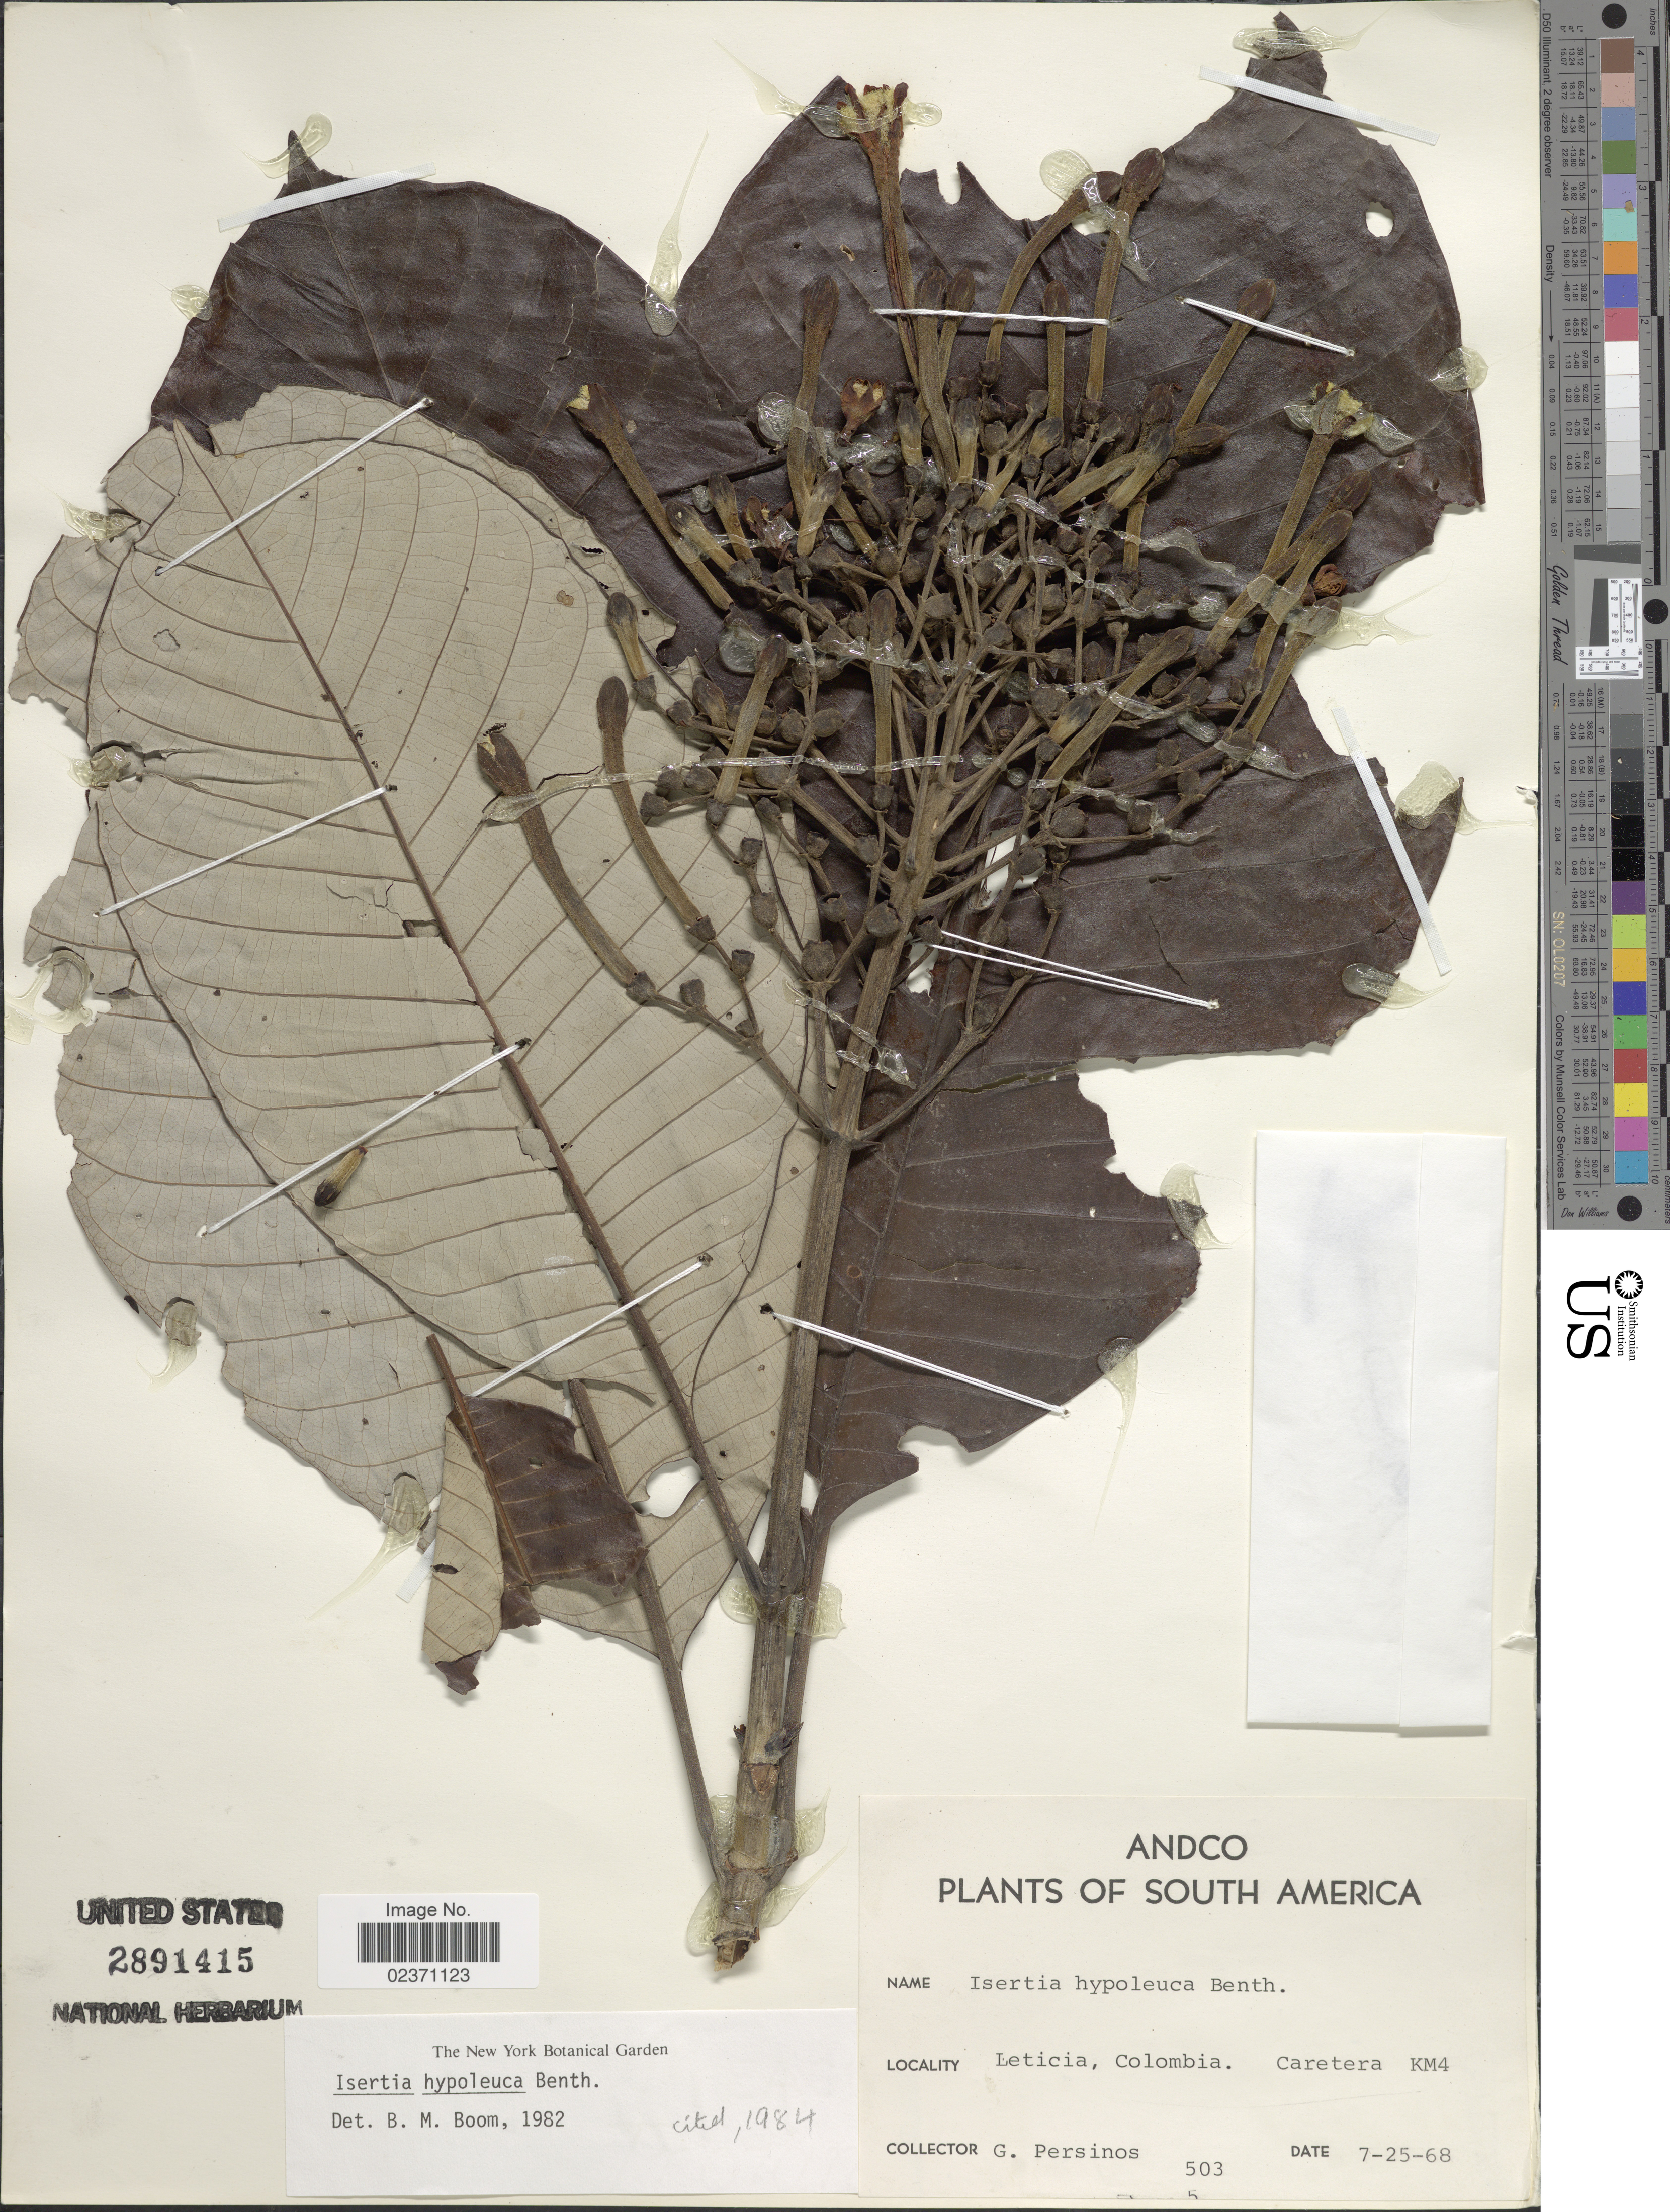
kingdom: Plantae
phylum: Tracheophyta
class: Magnoliopsida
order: Gentianales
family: Rubiaceae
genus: Isertia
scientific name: Isertia hypoleuca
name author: Benth.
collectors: G. Persinos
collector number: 503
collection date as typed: Transcribed d/m/y: 25/7/68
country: Colombia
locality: Andco. Leticia. Caretera Km 4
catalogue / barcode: US 2891415